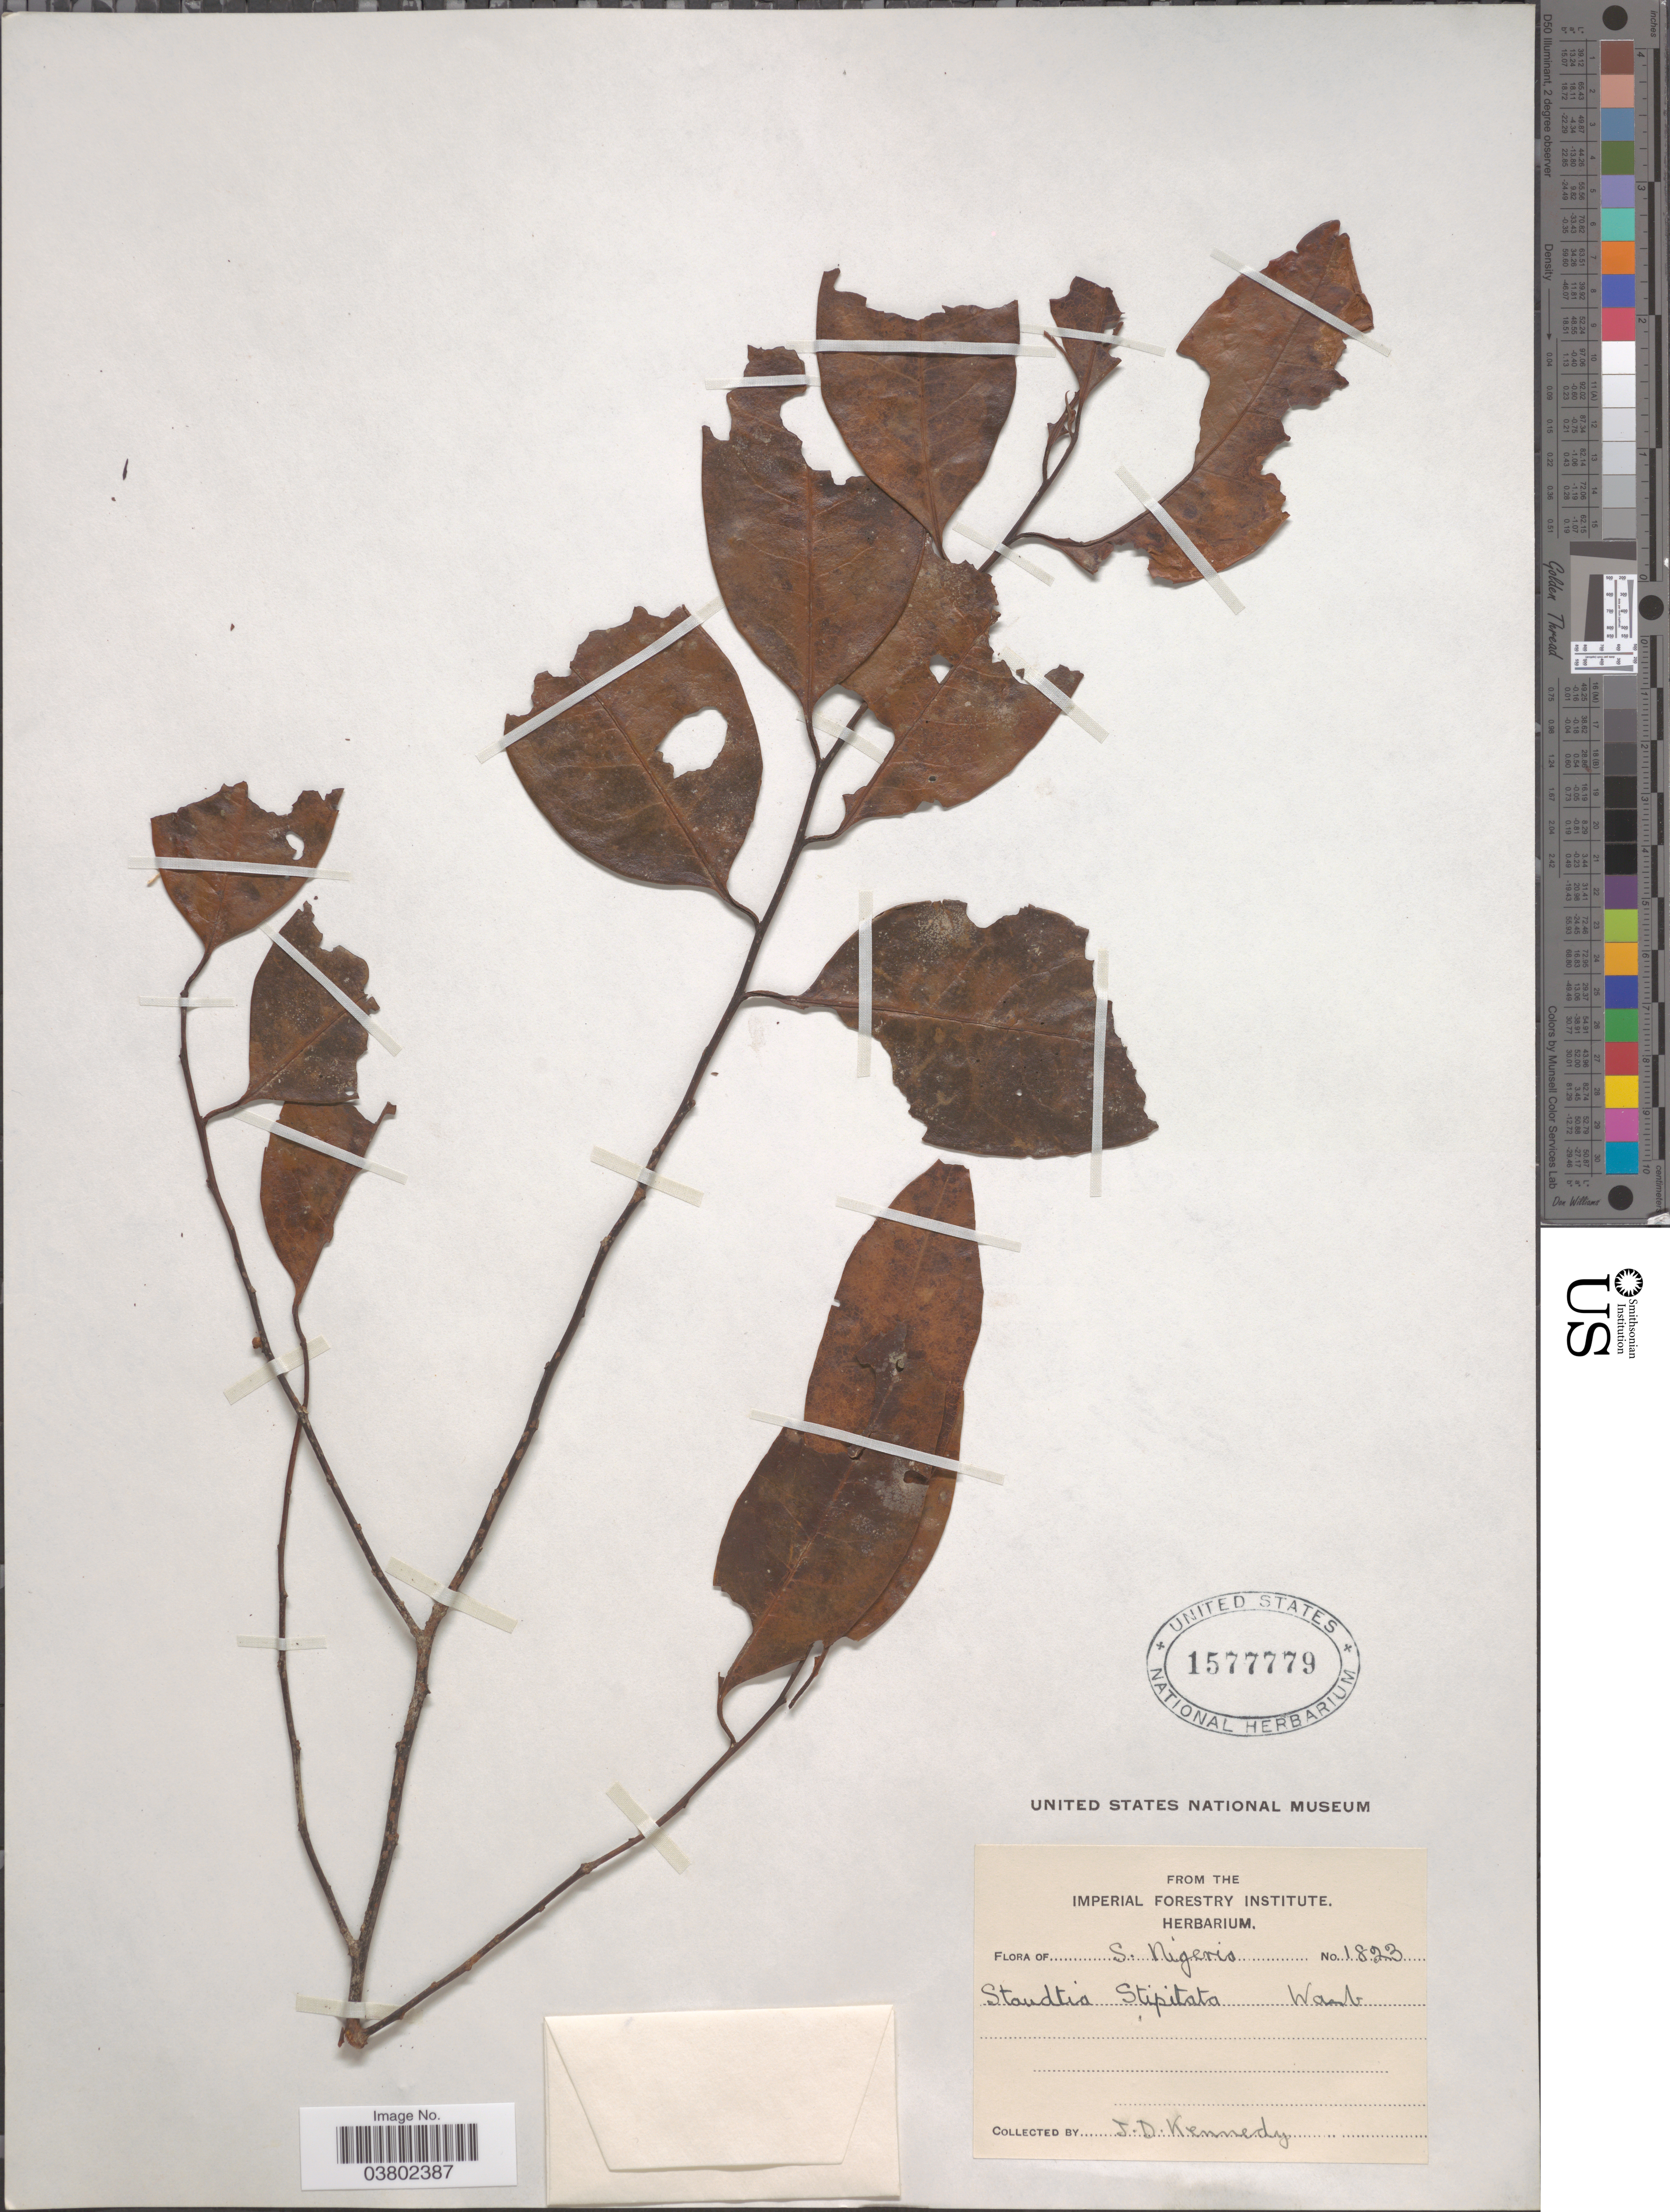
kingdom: Plantae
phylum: Tracheophyta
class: Magnoliopsida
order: Magnoliales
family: Myristicaceae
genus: Staudtia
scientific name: Staudtia stipitata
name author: Warb.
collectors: J. D. Kennedy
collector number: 1823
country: Nigeria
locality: S. Nigeria.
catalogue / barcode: US 1577779